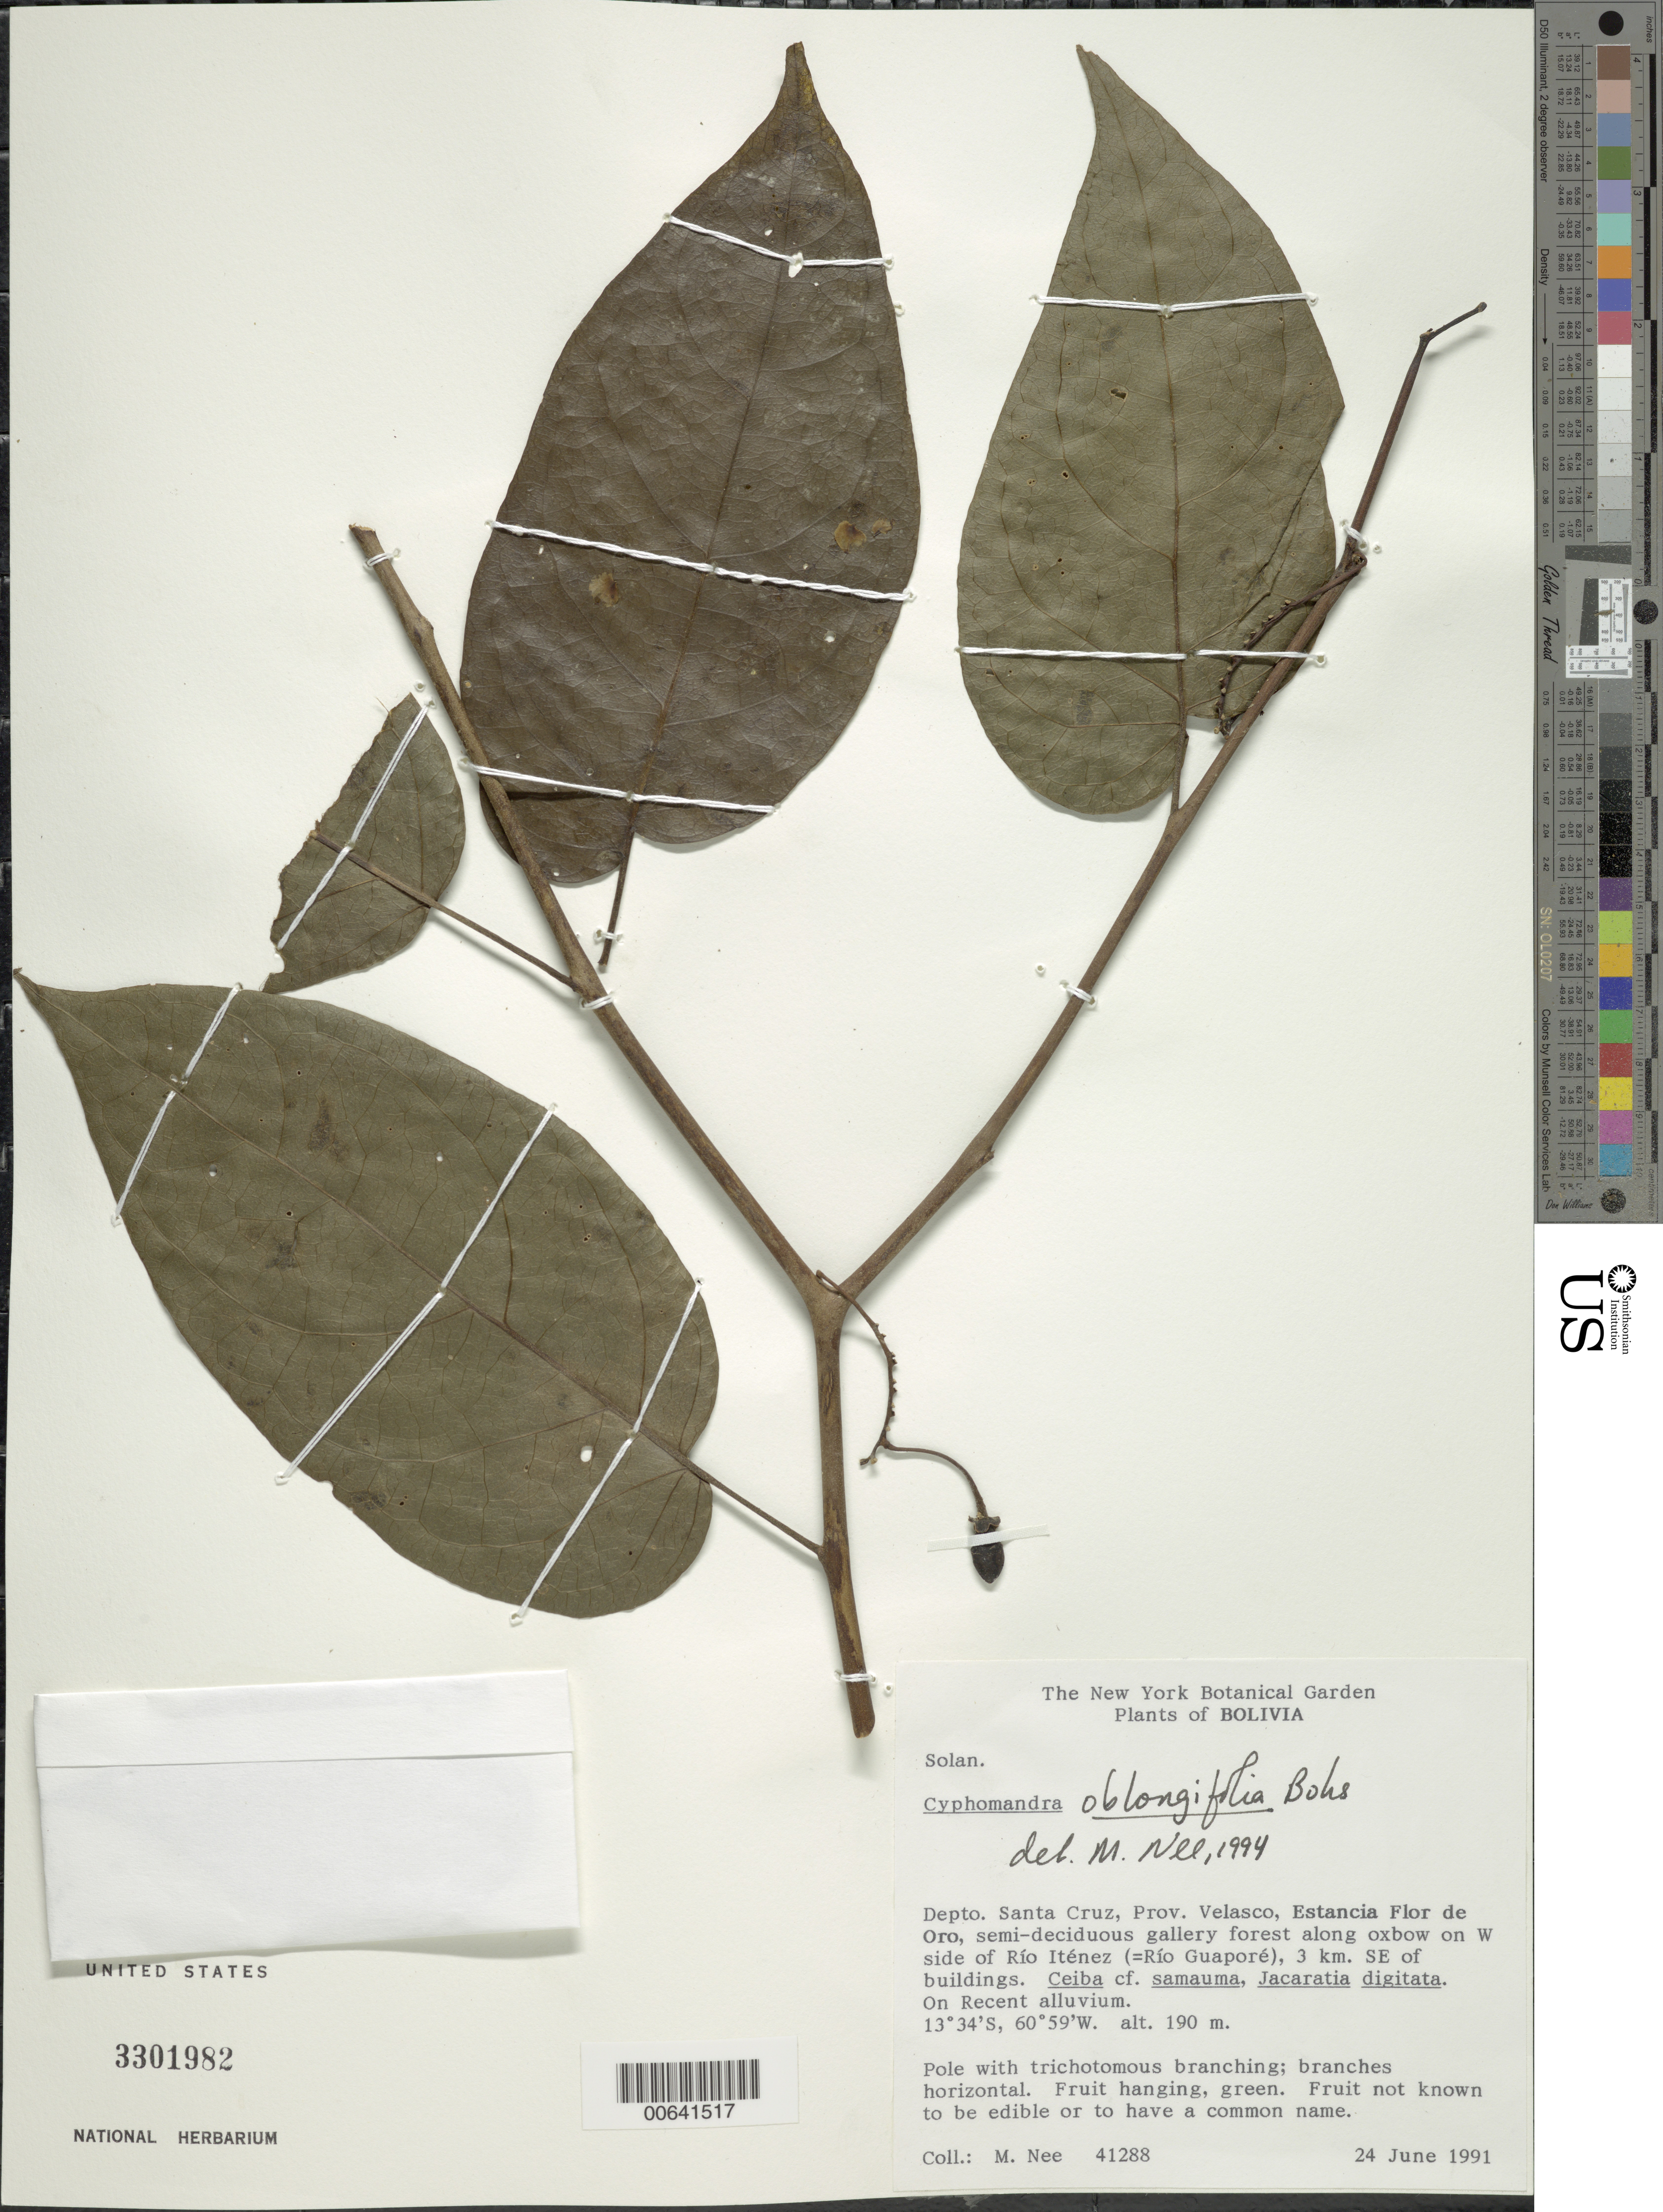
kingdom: Plantae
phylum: Tracheophyta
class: Magnoliopsida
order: Solanales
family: Solanaceae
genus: Cyphomandra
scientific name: Cyphomandra oblongifolia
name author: Bohs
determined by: Nee, Michael H.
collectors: M. Nee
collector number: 41288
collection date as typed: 24 Jun 1991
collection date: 1991-06-24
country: Bolivia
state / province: Santa Cruz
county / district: Velasco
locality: Estancia Flor de Oro. 3 km SE de las Construciones.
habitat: Bosque de Galeria al W de Rio Itenes, semi deciduo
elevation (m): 190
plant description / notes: Common name: Sin n comun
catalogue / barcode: US 3301982